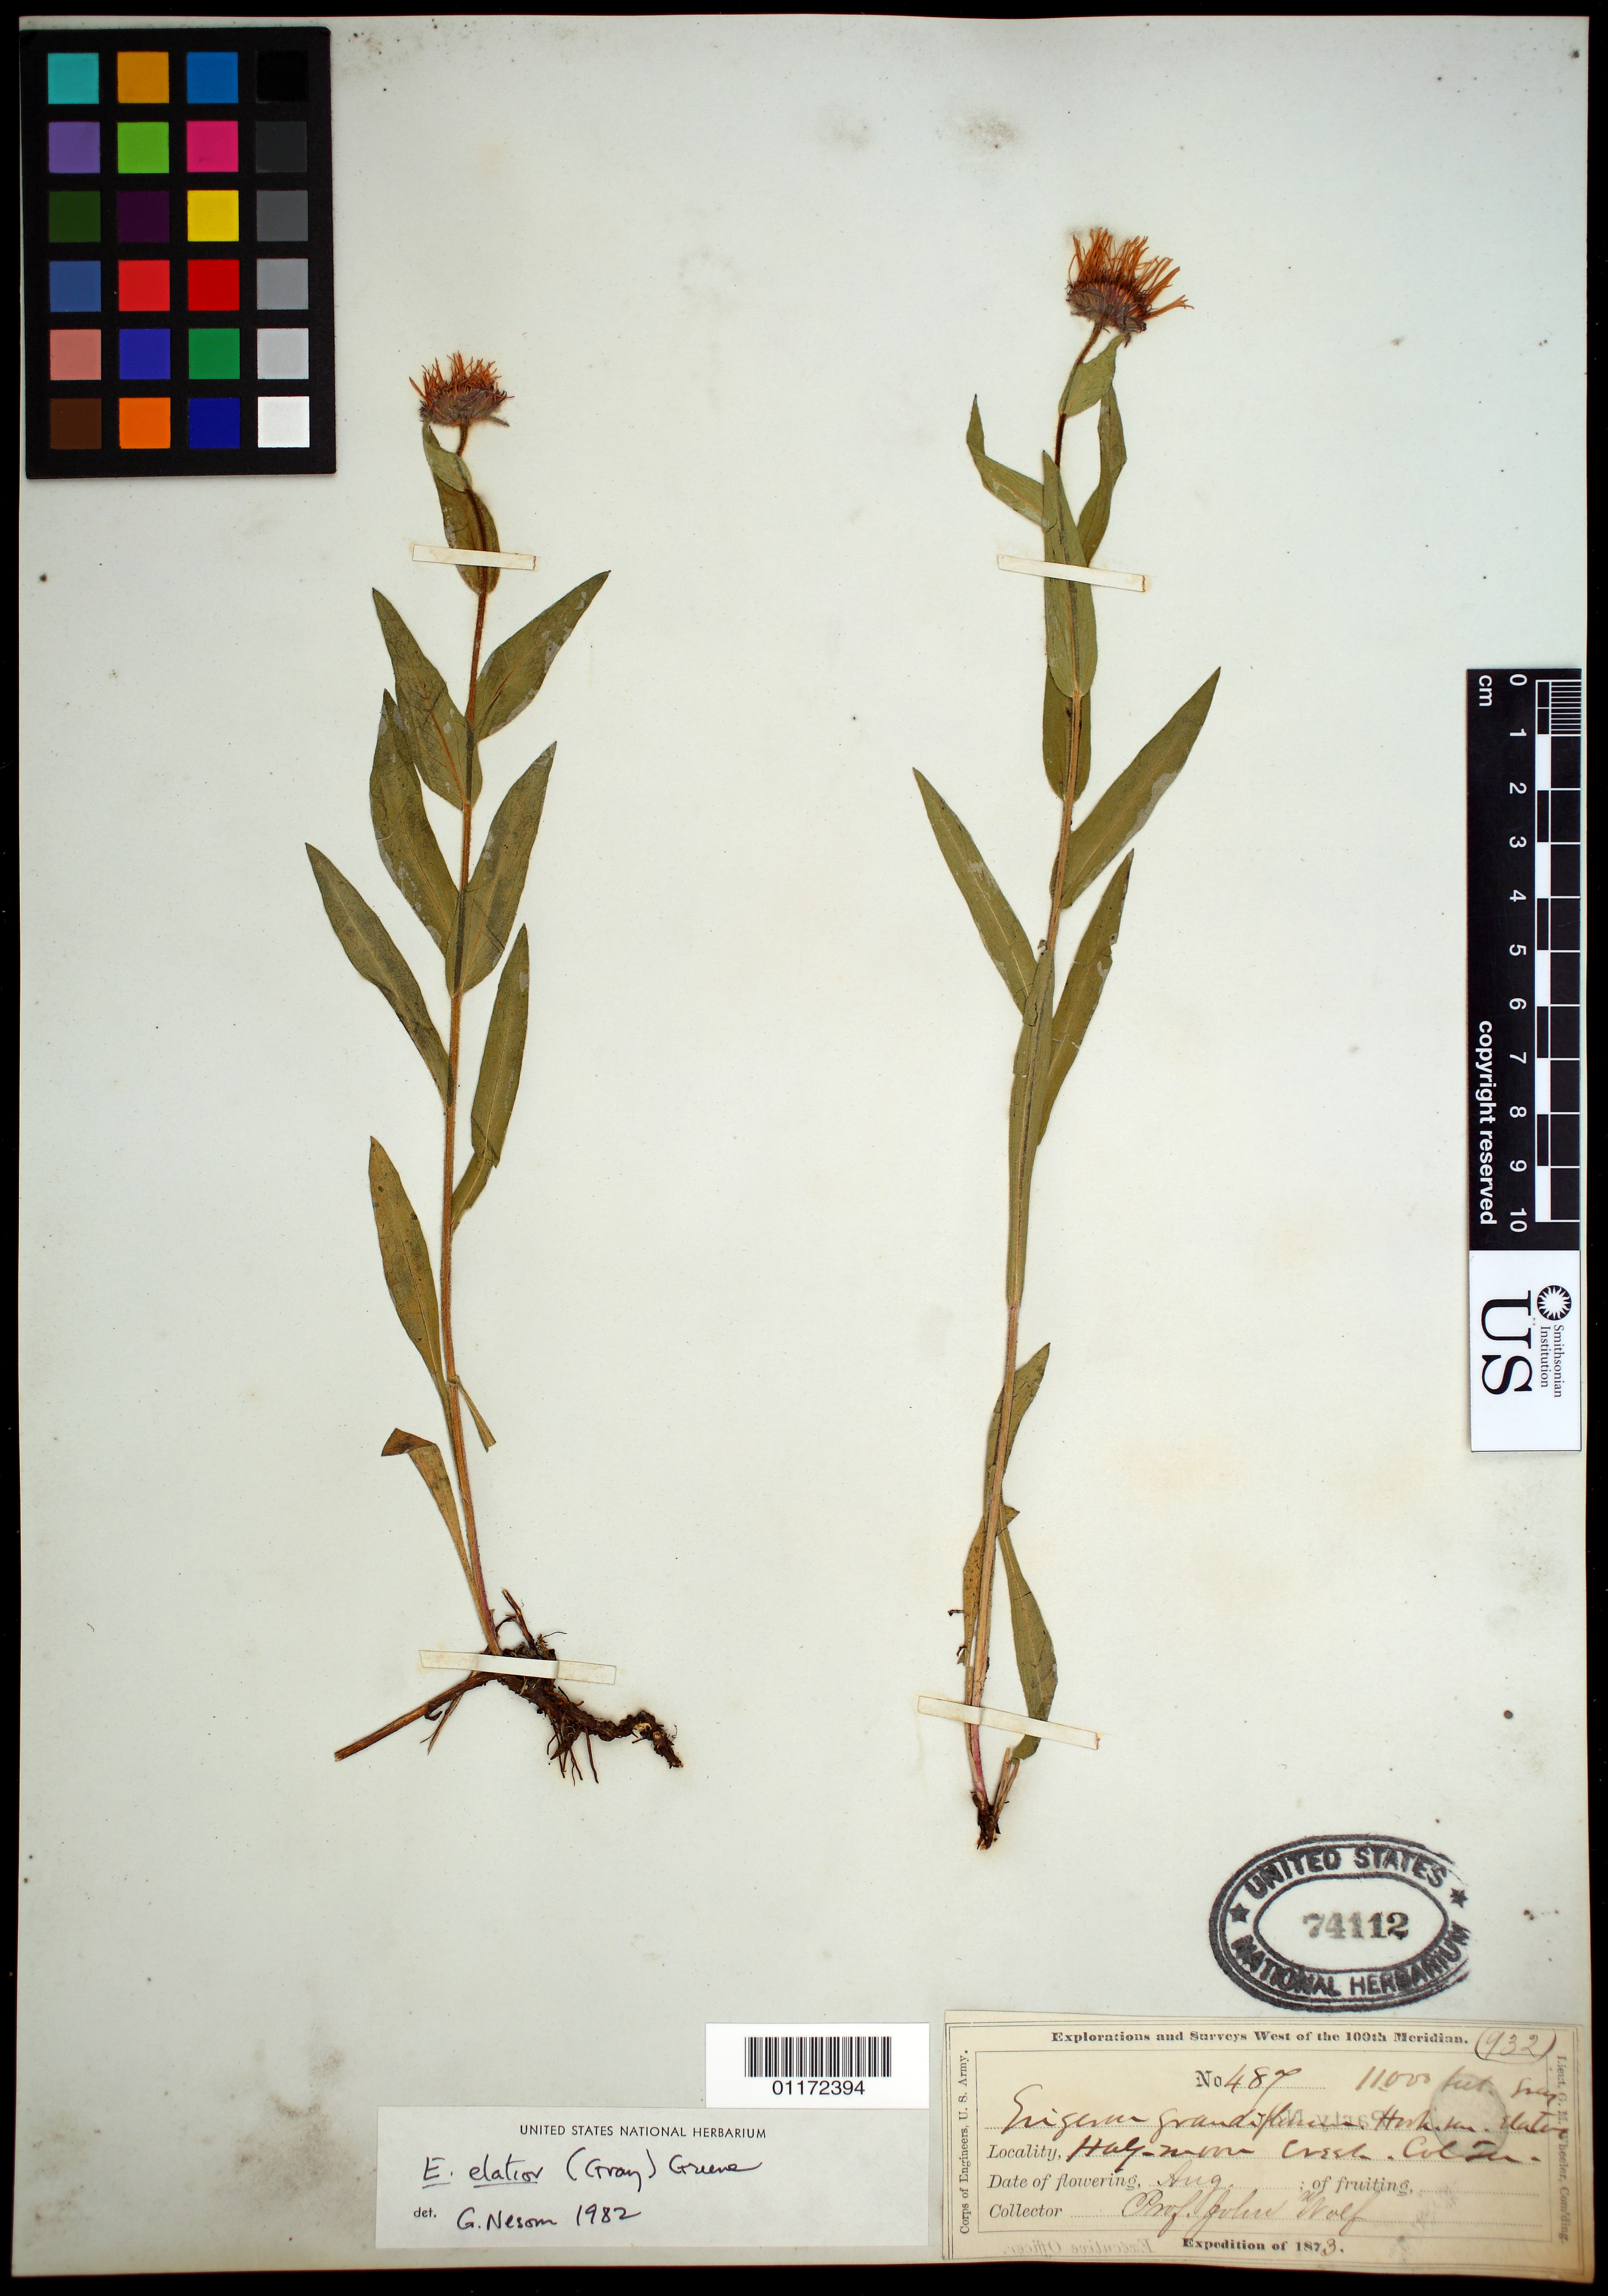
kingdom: Plantae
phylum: Tracheophyta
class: Magnoliopsida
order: Asterales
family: Asteraceae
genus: Erigeron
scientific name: Erigeron elatior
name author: (A. Gray) Greene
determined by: Nesom, Guy L.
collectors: J. Wolf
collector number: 487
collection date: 1873-08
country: United States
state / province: Colorado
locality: Half moon Creek, Col Ter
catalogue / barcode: US 74112